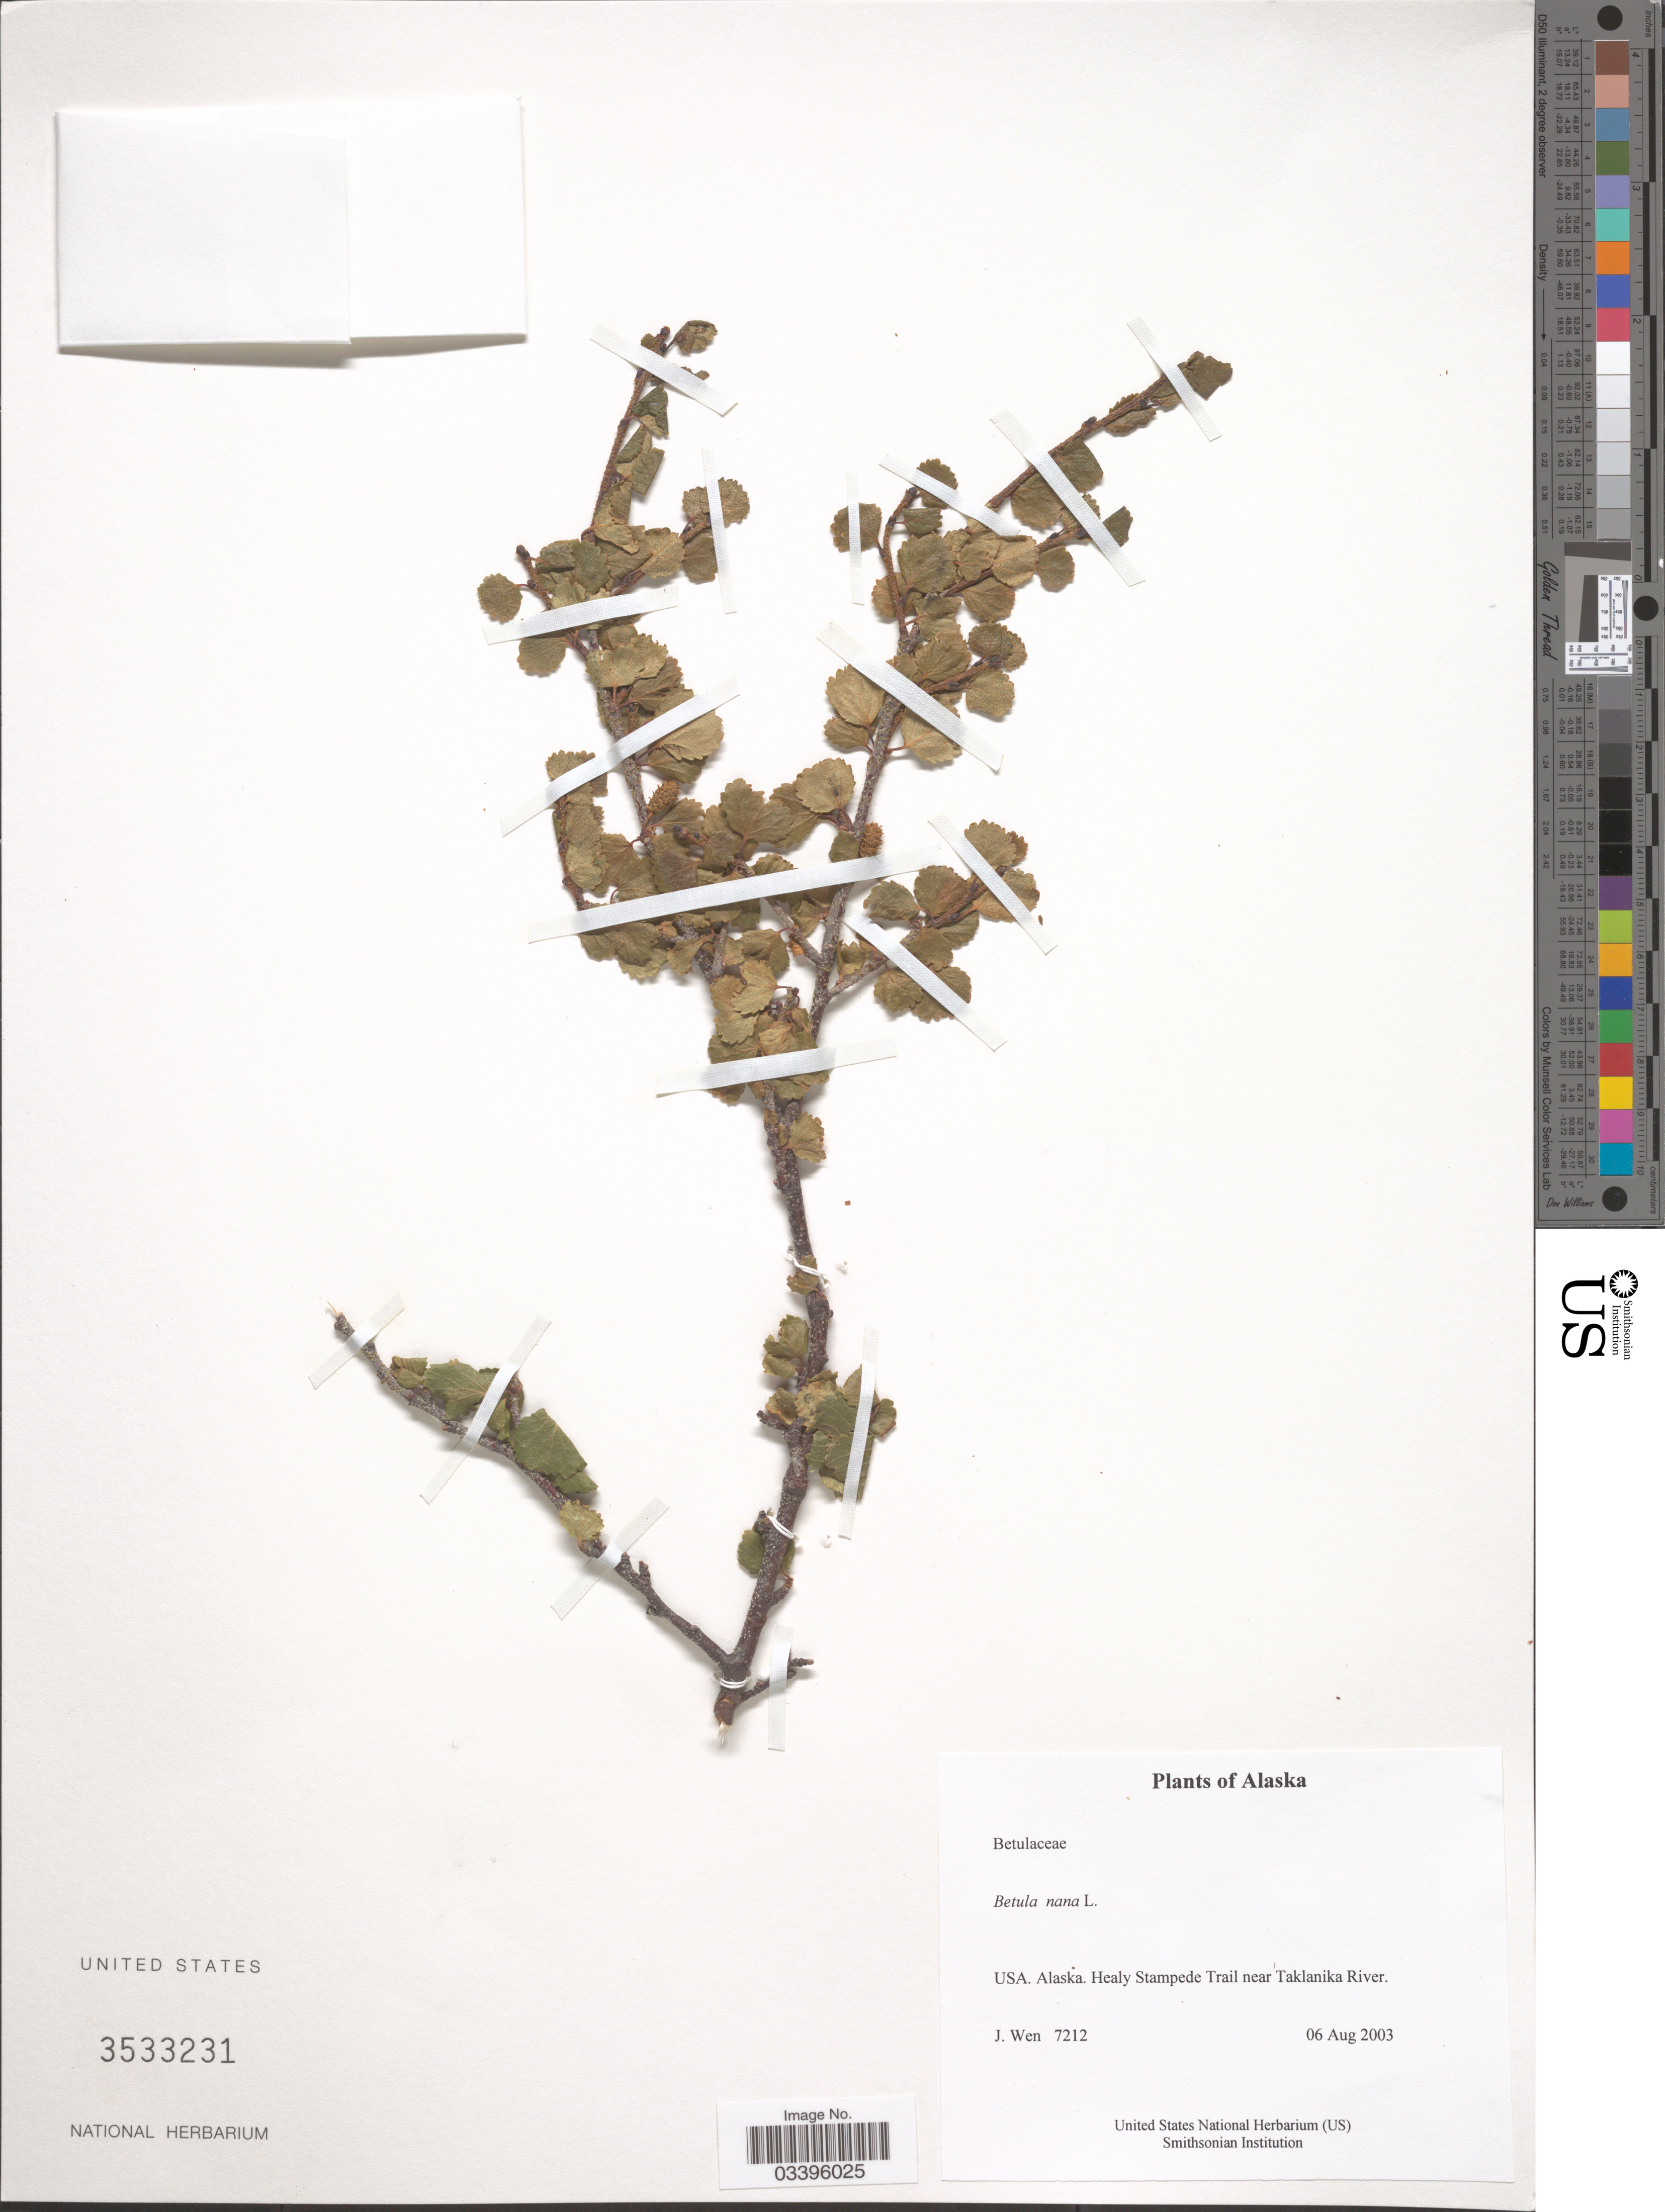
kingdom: Plantae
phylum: Tracheophyta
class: Magnoliopsida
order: Fagales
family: Betulaceae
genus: Betula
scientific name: Betula nana subsp. exilis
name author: L.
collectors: J. Wen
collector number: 7212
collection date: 2003-08-06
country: United States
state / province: Alaska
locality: Healy Stampede Trail near Taklanika River.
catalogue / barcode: US 3533231